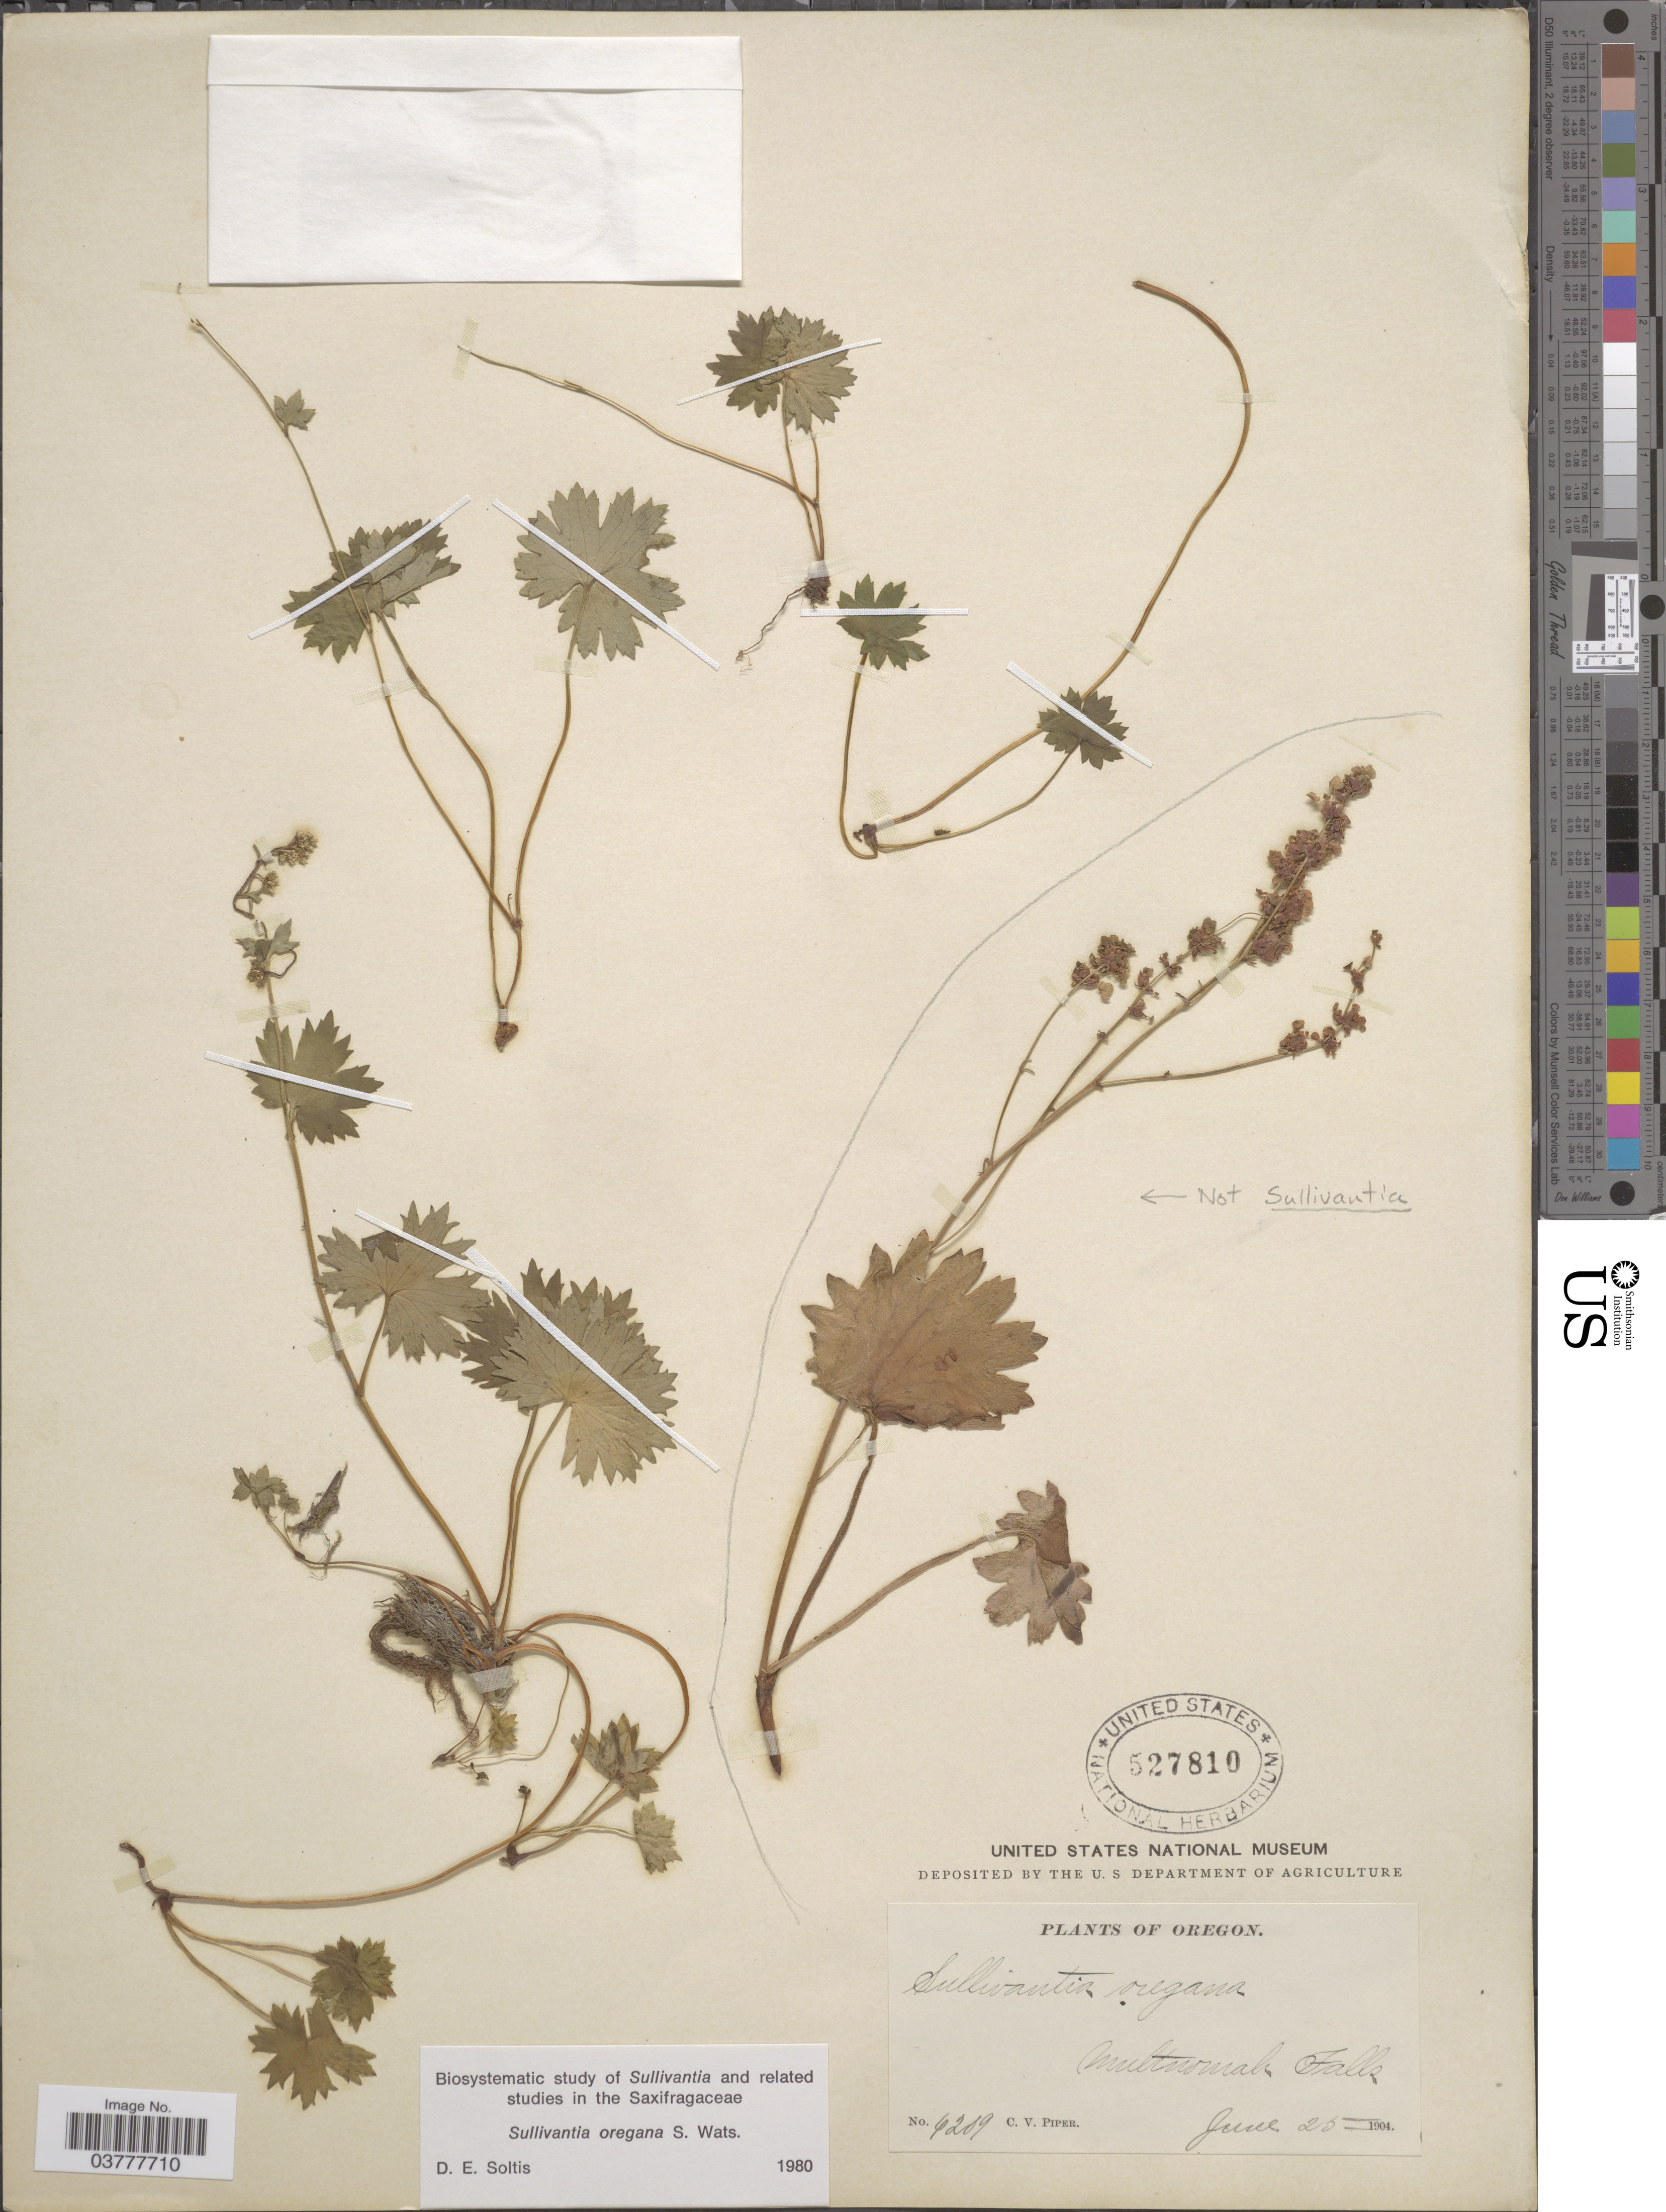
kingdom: Plantae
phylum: Tracheophyta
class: Magnoliopsida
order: Saxifragales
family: Saxifragaceae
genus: Sullivantia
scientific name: Sullivantia oregana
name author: S. Watson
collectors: C. V. Piper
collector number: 4209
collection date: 1904-06-25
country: United States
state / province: Oregon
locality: Multnomah Falls.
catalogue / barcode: US 527810